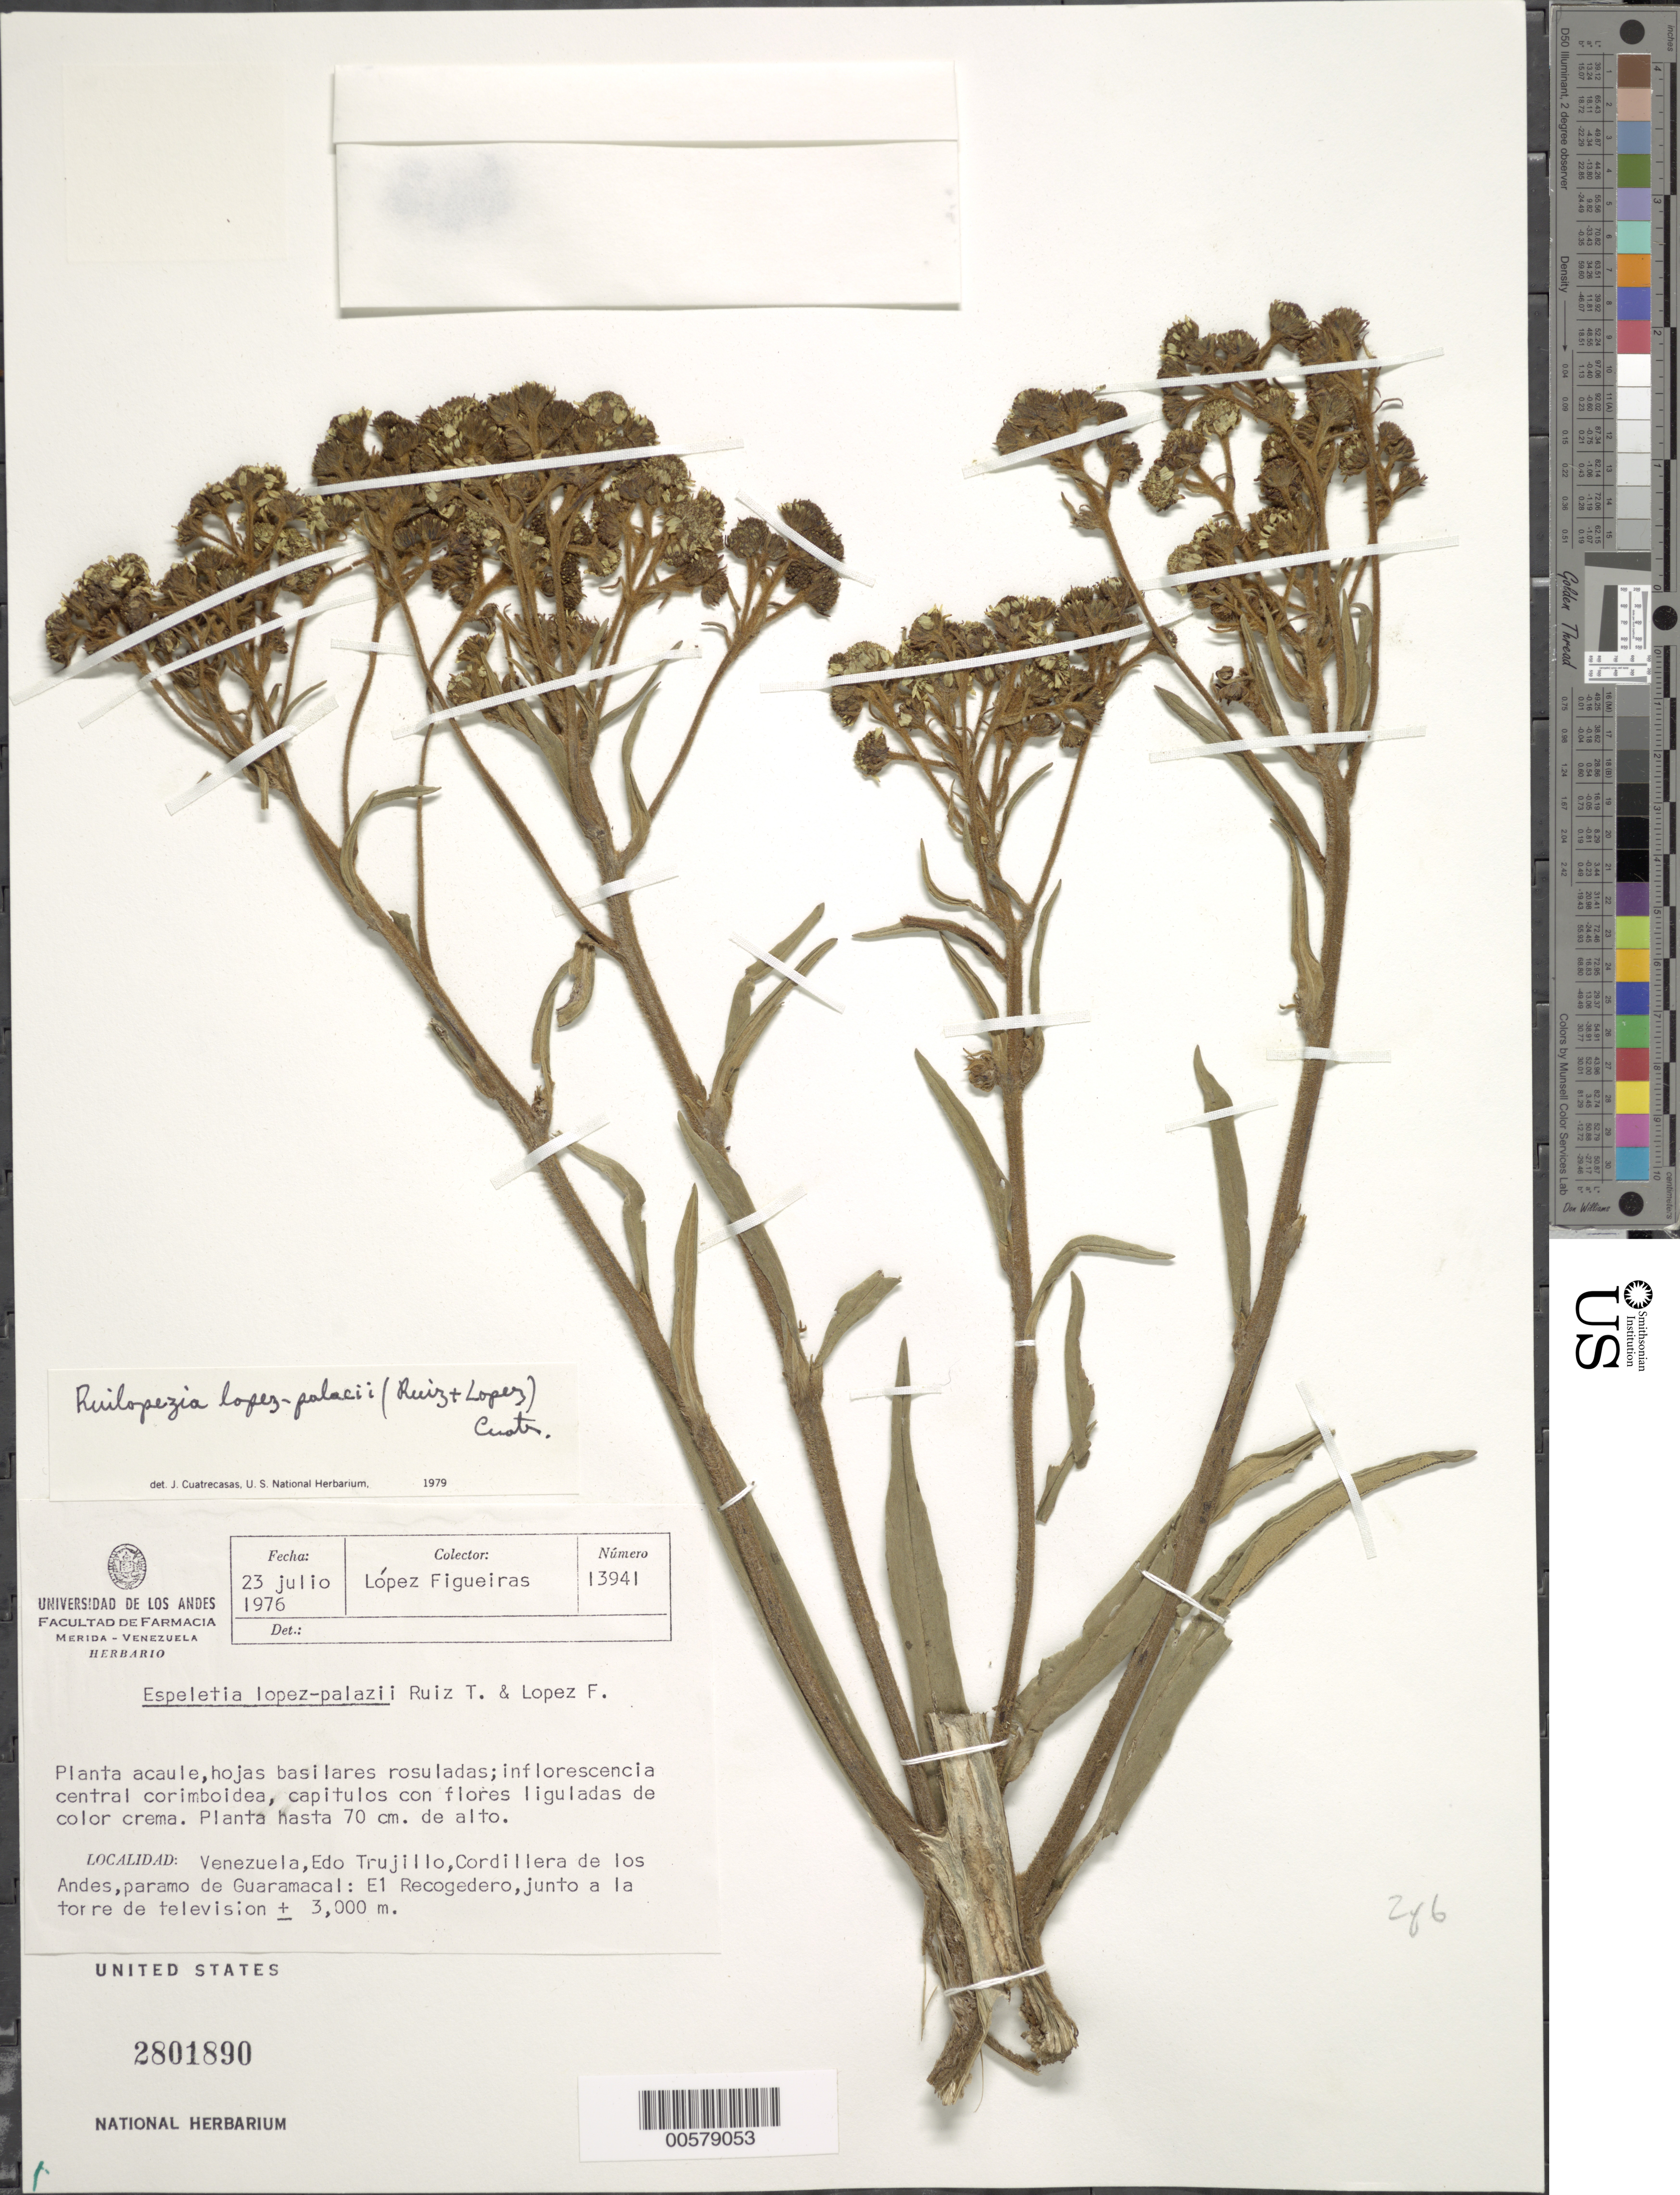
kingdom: Plantae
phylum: Tracheophyta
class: Magnoliopsida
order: Asterales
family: Asteraceae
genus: Ruilopezia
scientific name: Ruilopezia lopez-palacii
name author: (Ruíz-Terán & López Fig.) Cuatrec.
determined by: Cuatrecasas, J.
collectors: M. López Figueiras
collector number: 13941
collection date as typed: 23 Jul 1976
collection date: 1976-07-23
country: Venezuela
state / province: Trujillo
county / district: Boconó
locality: Cordillera de los Andes, paramo de Guaramacal: El Recogedero, junto a la torre de television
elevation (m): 3000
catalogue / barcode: US 2801890